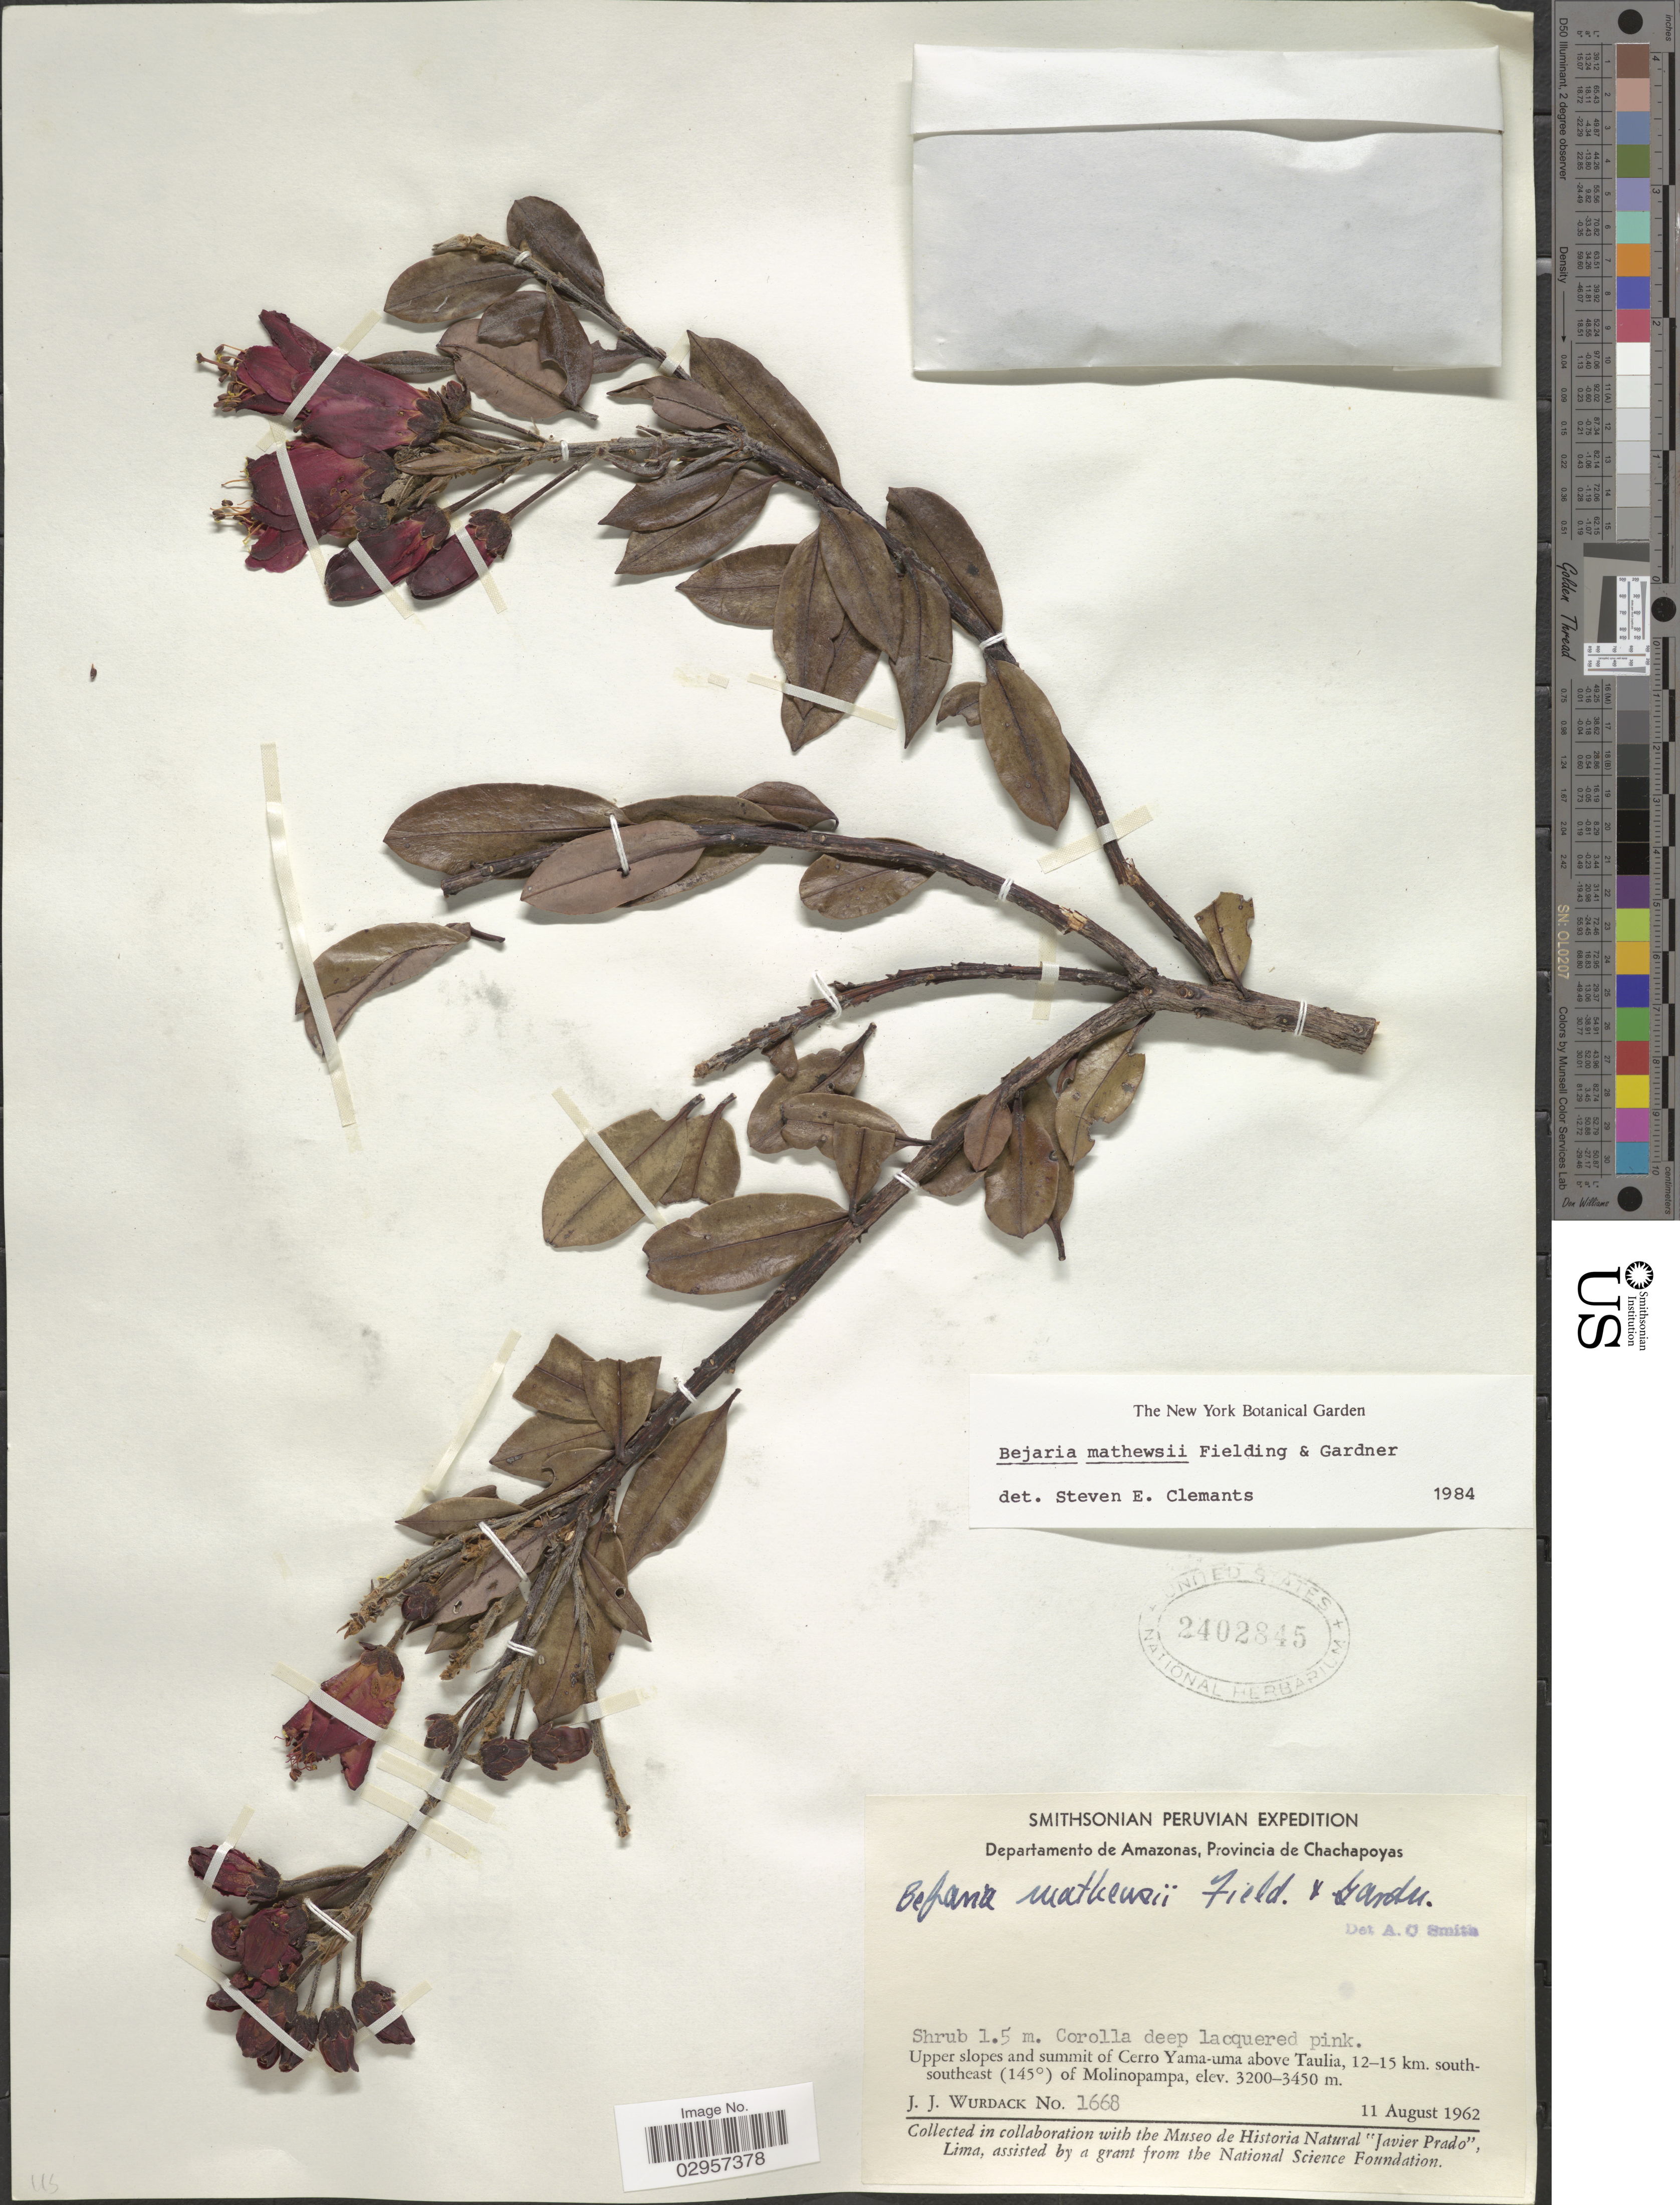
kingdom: Plantae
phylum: Tracheophyta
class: Magnoliopsida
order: Ericales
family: Ericaceae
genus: Bejaria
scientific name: Bejaria mathewsii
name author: Fielding & Gardner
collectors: J. J. Wurdack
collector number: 1668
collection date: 1962-08-11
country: Peru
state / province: Amazonas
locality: Departamento de Amazonas, Provincia de Chachapoyas, Upper slopes and summit of Cerro Yama-uma above Taulia, 12-15 km. south-southeast of Molinopampa.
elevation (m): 3200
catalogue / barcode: US 2402845